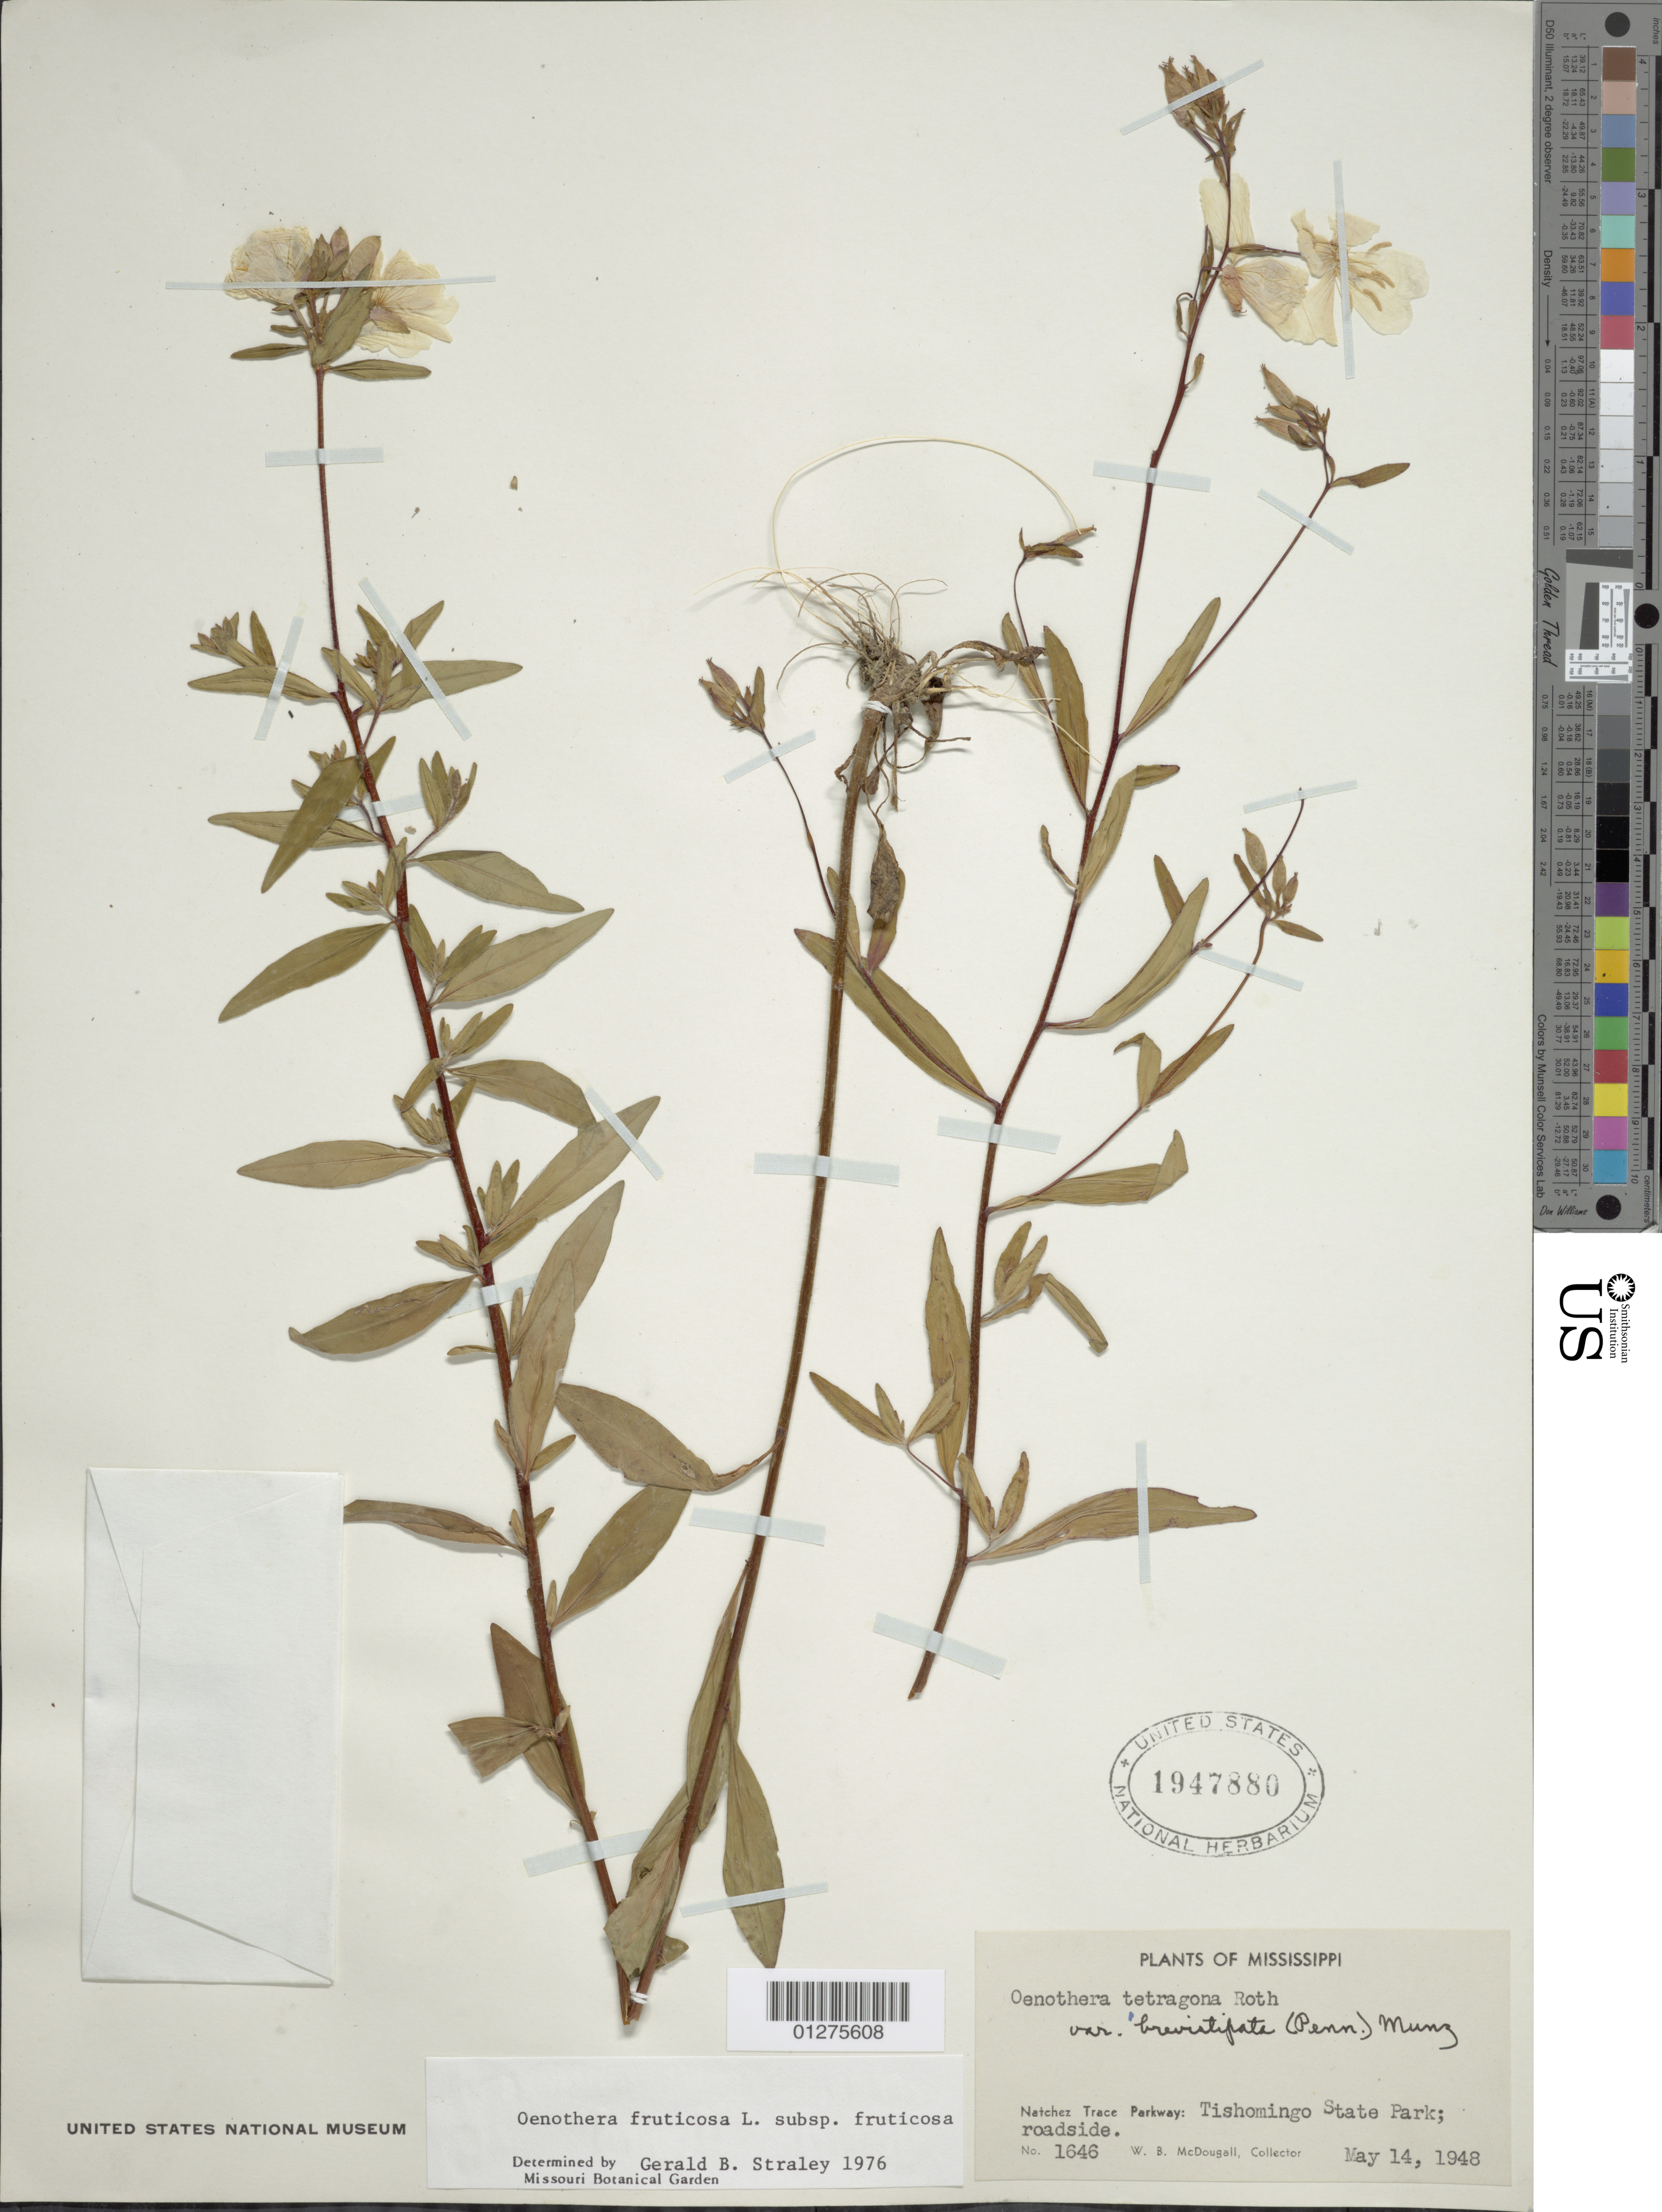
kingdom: Plantae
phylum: Tracheophyta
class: Magnoliopsida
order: Myrtales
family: Onagraceae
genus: Oenothera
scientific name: Oenothera fruticosa subsp. fruticosa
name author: L.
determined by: Straley, G. B.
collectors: W. B. McDougall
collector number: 1646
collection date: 1948-05-14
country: United States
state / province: Mississippi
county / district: Madison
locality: Natchez Trace Parkway: Tishomingo State Park.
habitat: Roadside.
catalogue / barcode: US 1947880